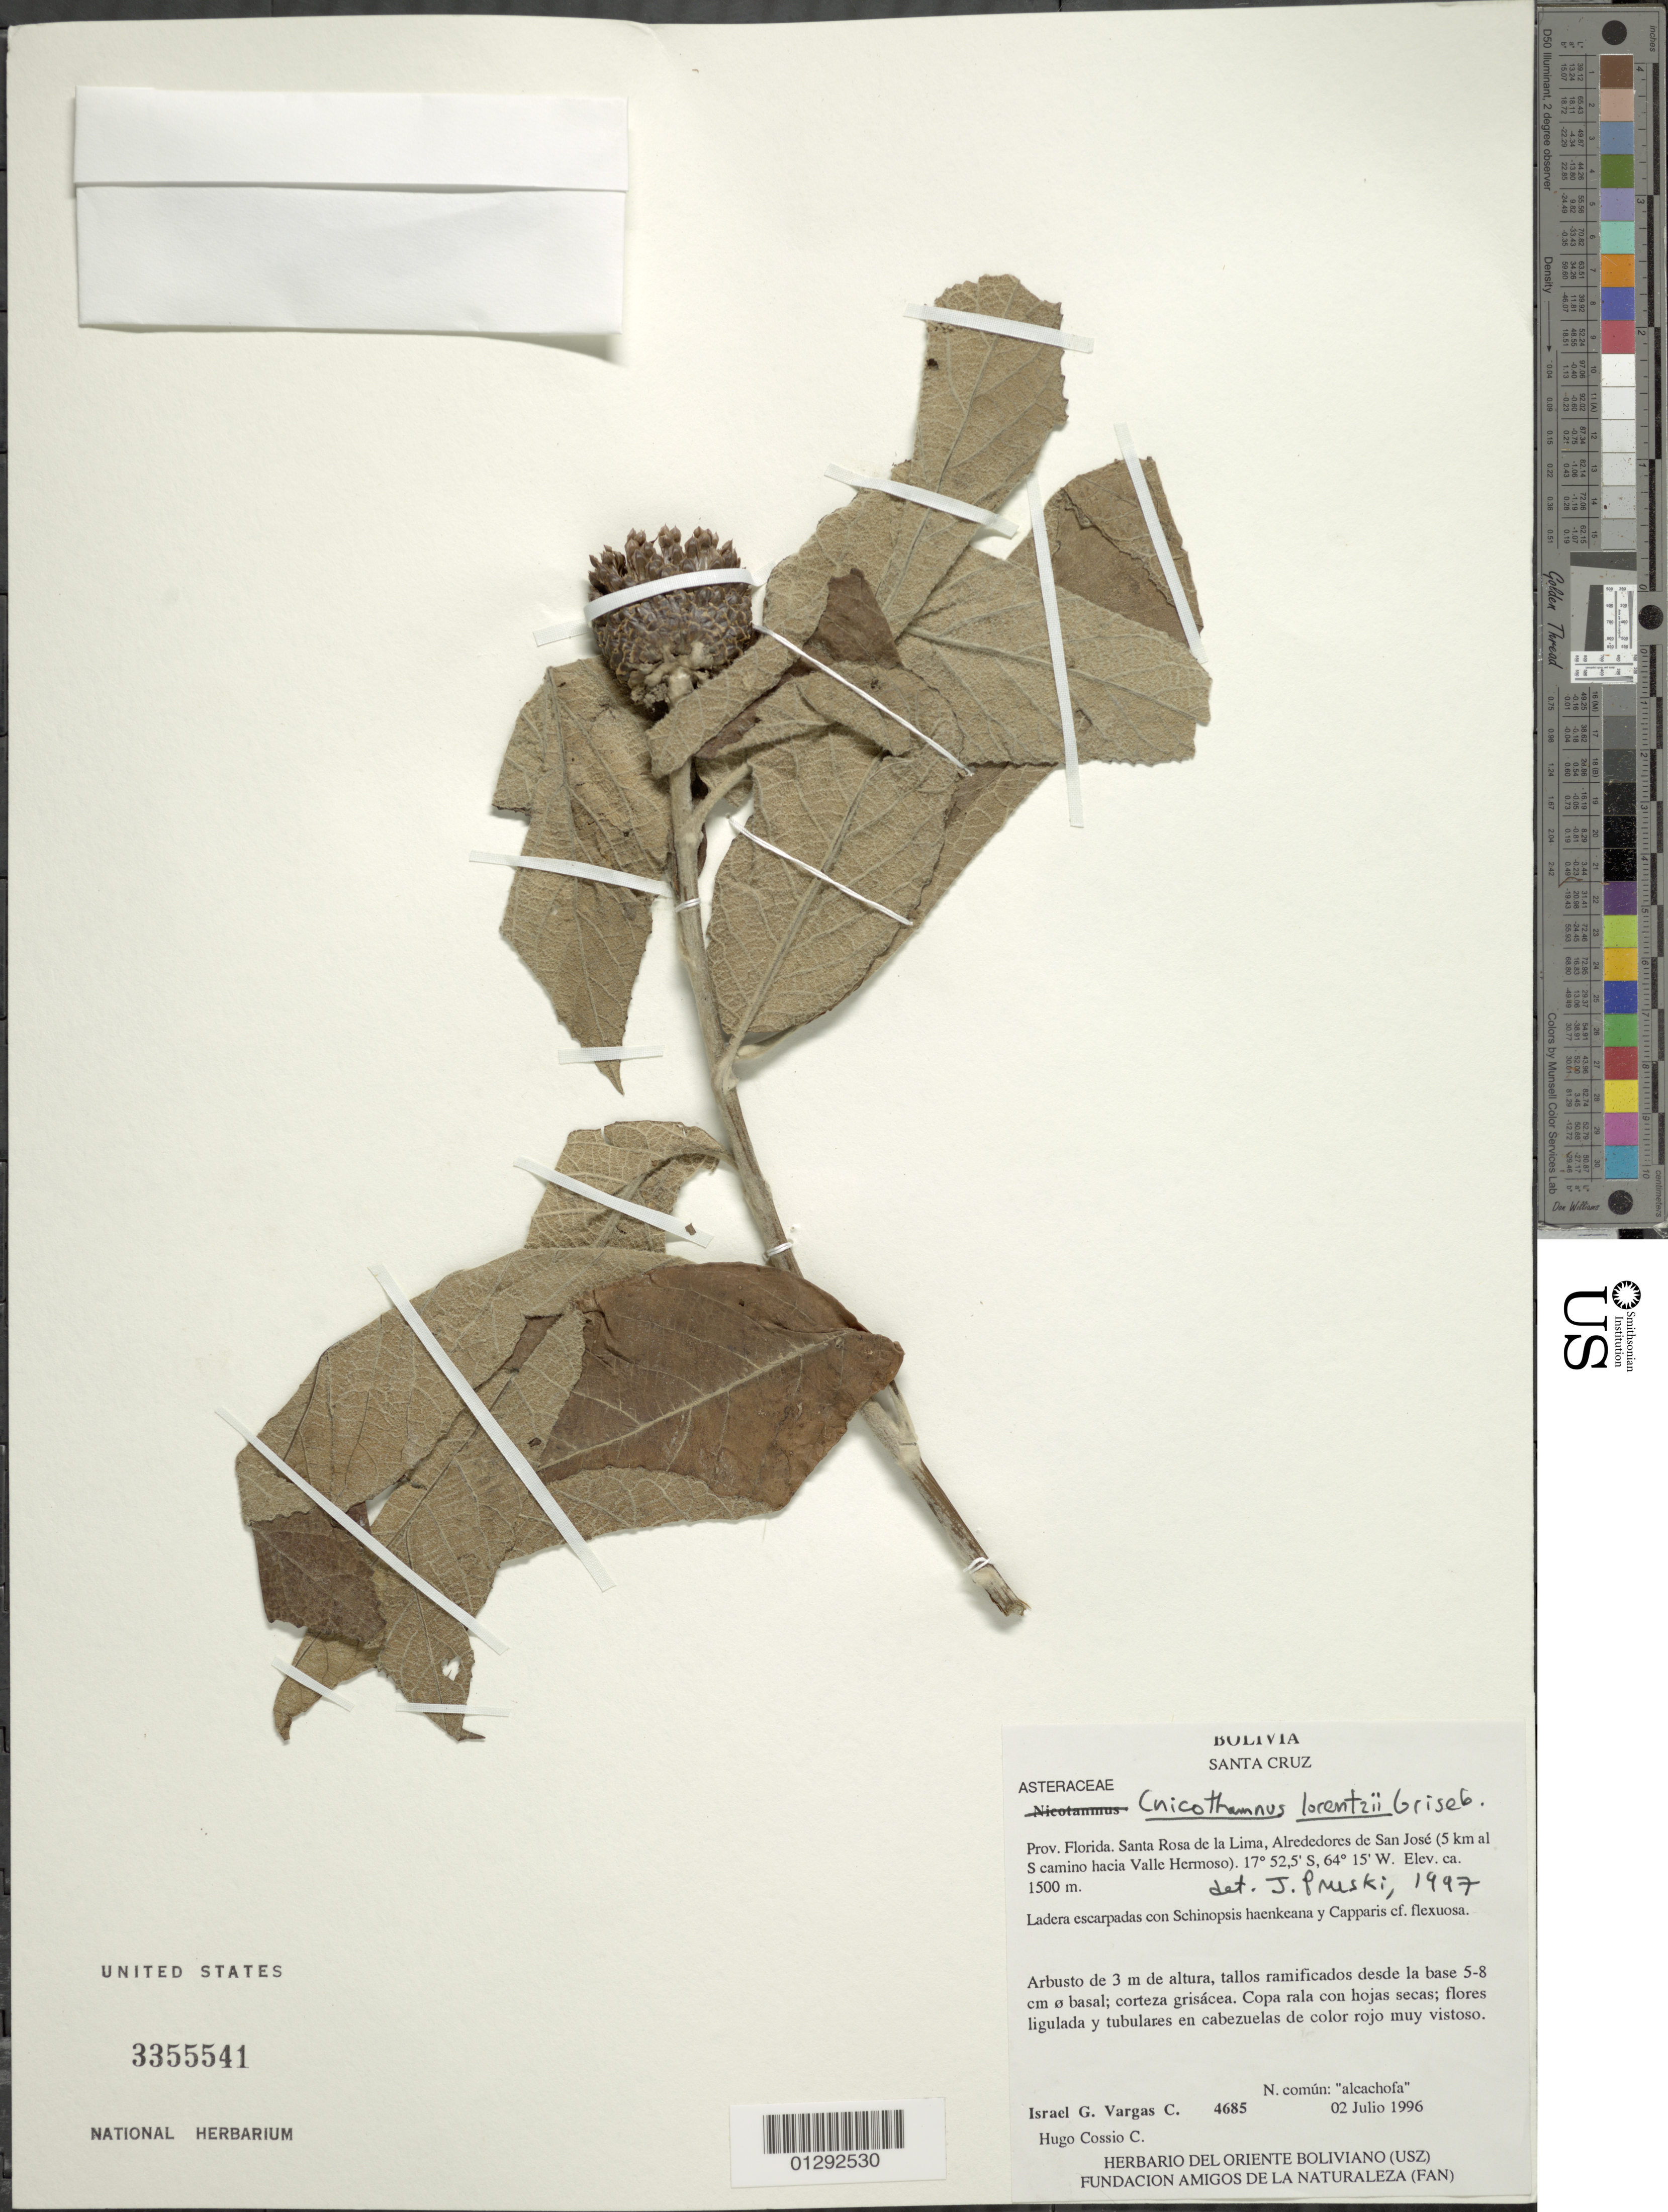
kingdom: Plantae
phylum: Tracheophyta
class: Magnoliopsida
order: Asterales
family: Asteraceae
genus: Cnicothamnus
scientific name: Cnicothamnus lorentzii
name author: Griseb.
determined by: Pruski, J. F.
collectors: I. Vargas C. & H. Cossio C.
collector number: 4685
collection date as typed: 2 July 1996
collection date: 1996-07-02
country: Bolivia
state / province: Santa Cruz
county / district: Florida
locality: Santa Rosa de la Lima, Alrededores de San Jose (5 km al S camino hacia Ville Hermoso)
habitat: Ladera escarpadas con Schinopsis haenkeana y Capparis cf. flexuosa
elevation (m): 1500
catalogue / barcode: US 3355541